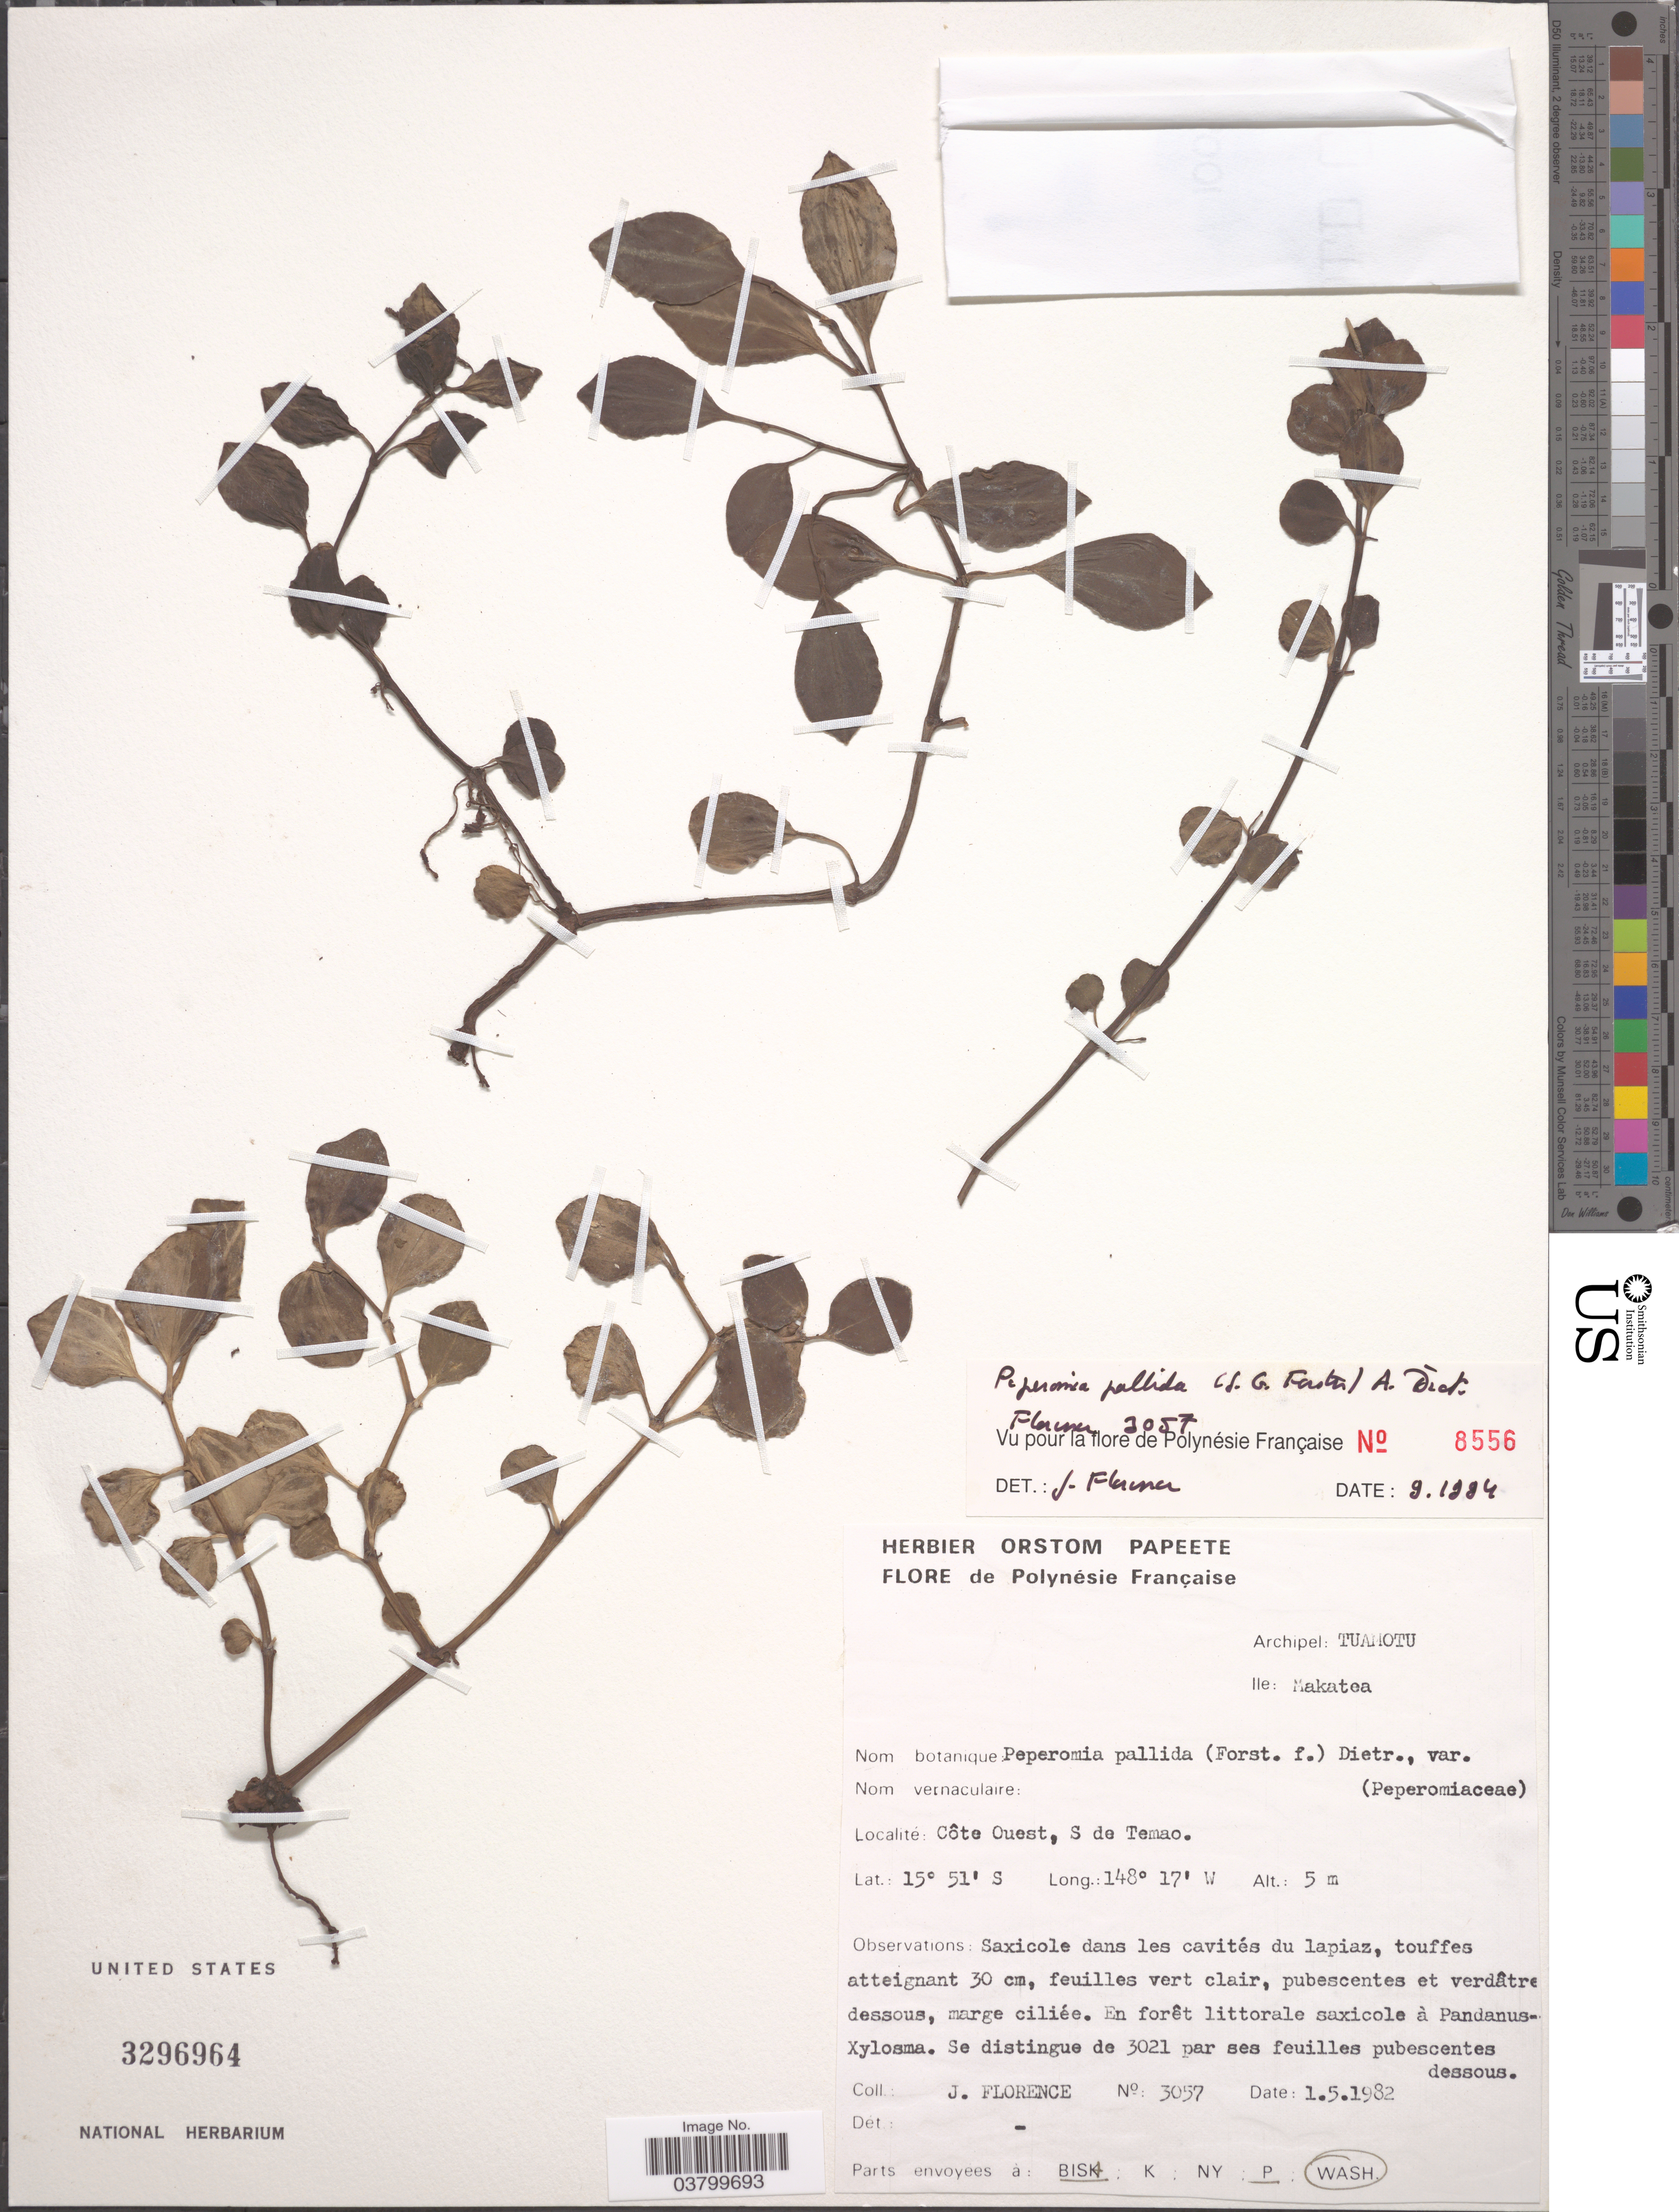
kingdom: Plantae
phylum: Tracheophyta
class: Magnoliopsida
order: Piperales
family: Piperaceae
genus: Peperomia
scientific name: Peperomia pallida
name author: (G. Forst.) Dietr.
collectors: J. Florence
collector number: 3057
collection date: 1982-05-01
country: French Polynesia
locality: Archipel: Tuamotu. Ile: Makatea. Côte Ouest, S de Temao.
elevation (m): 5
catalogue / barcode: US 3296964